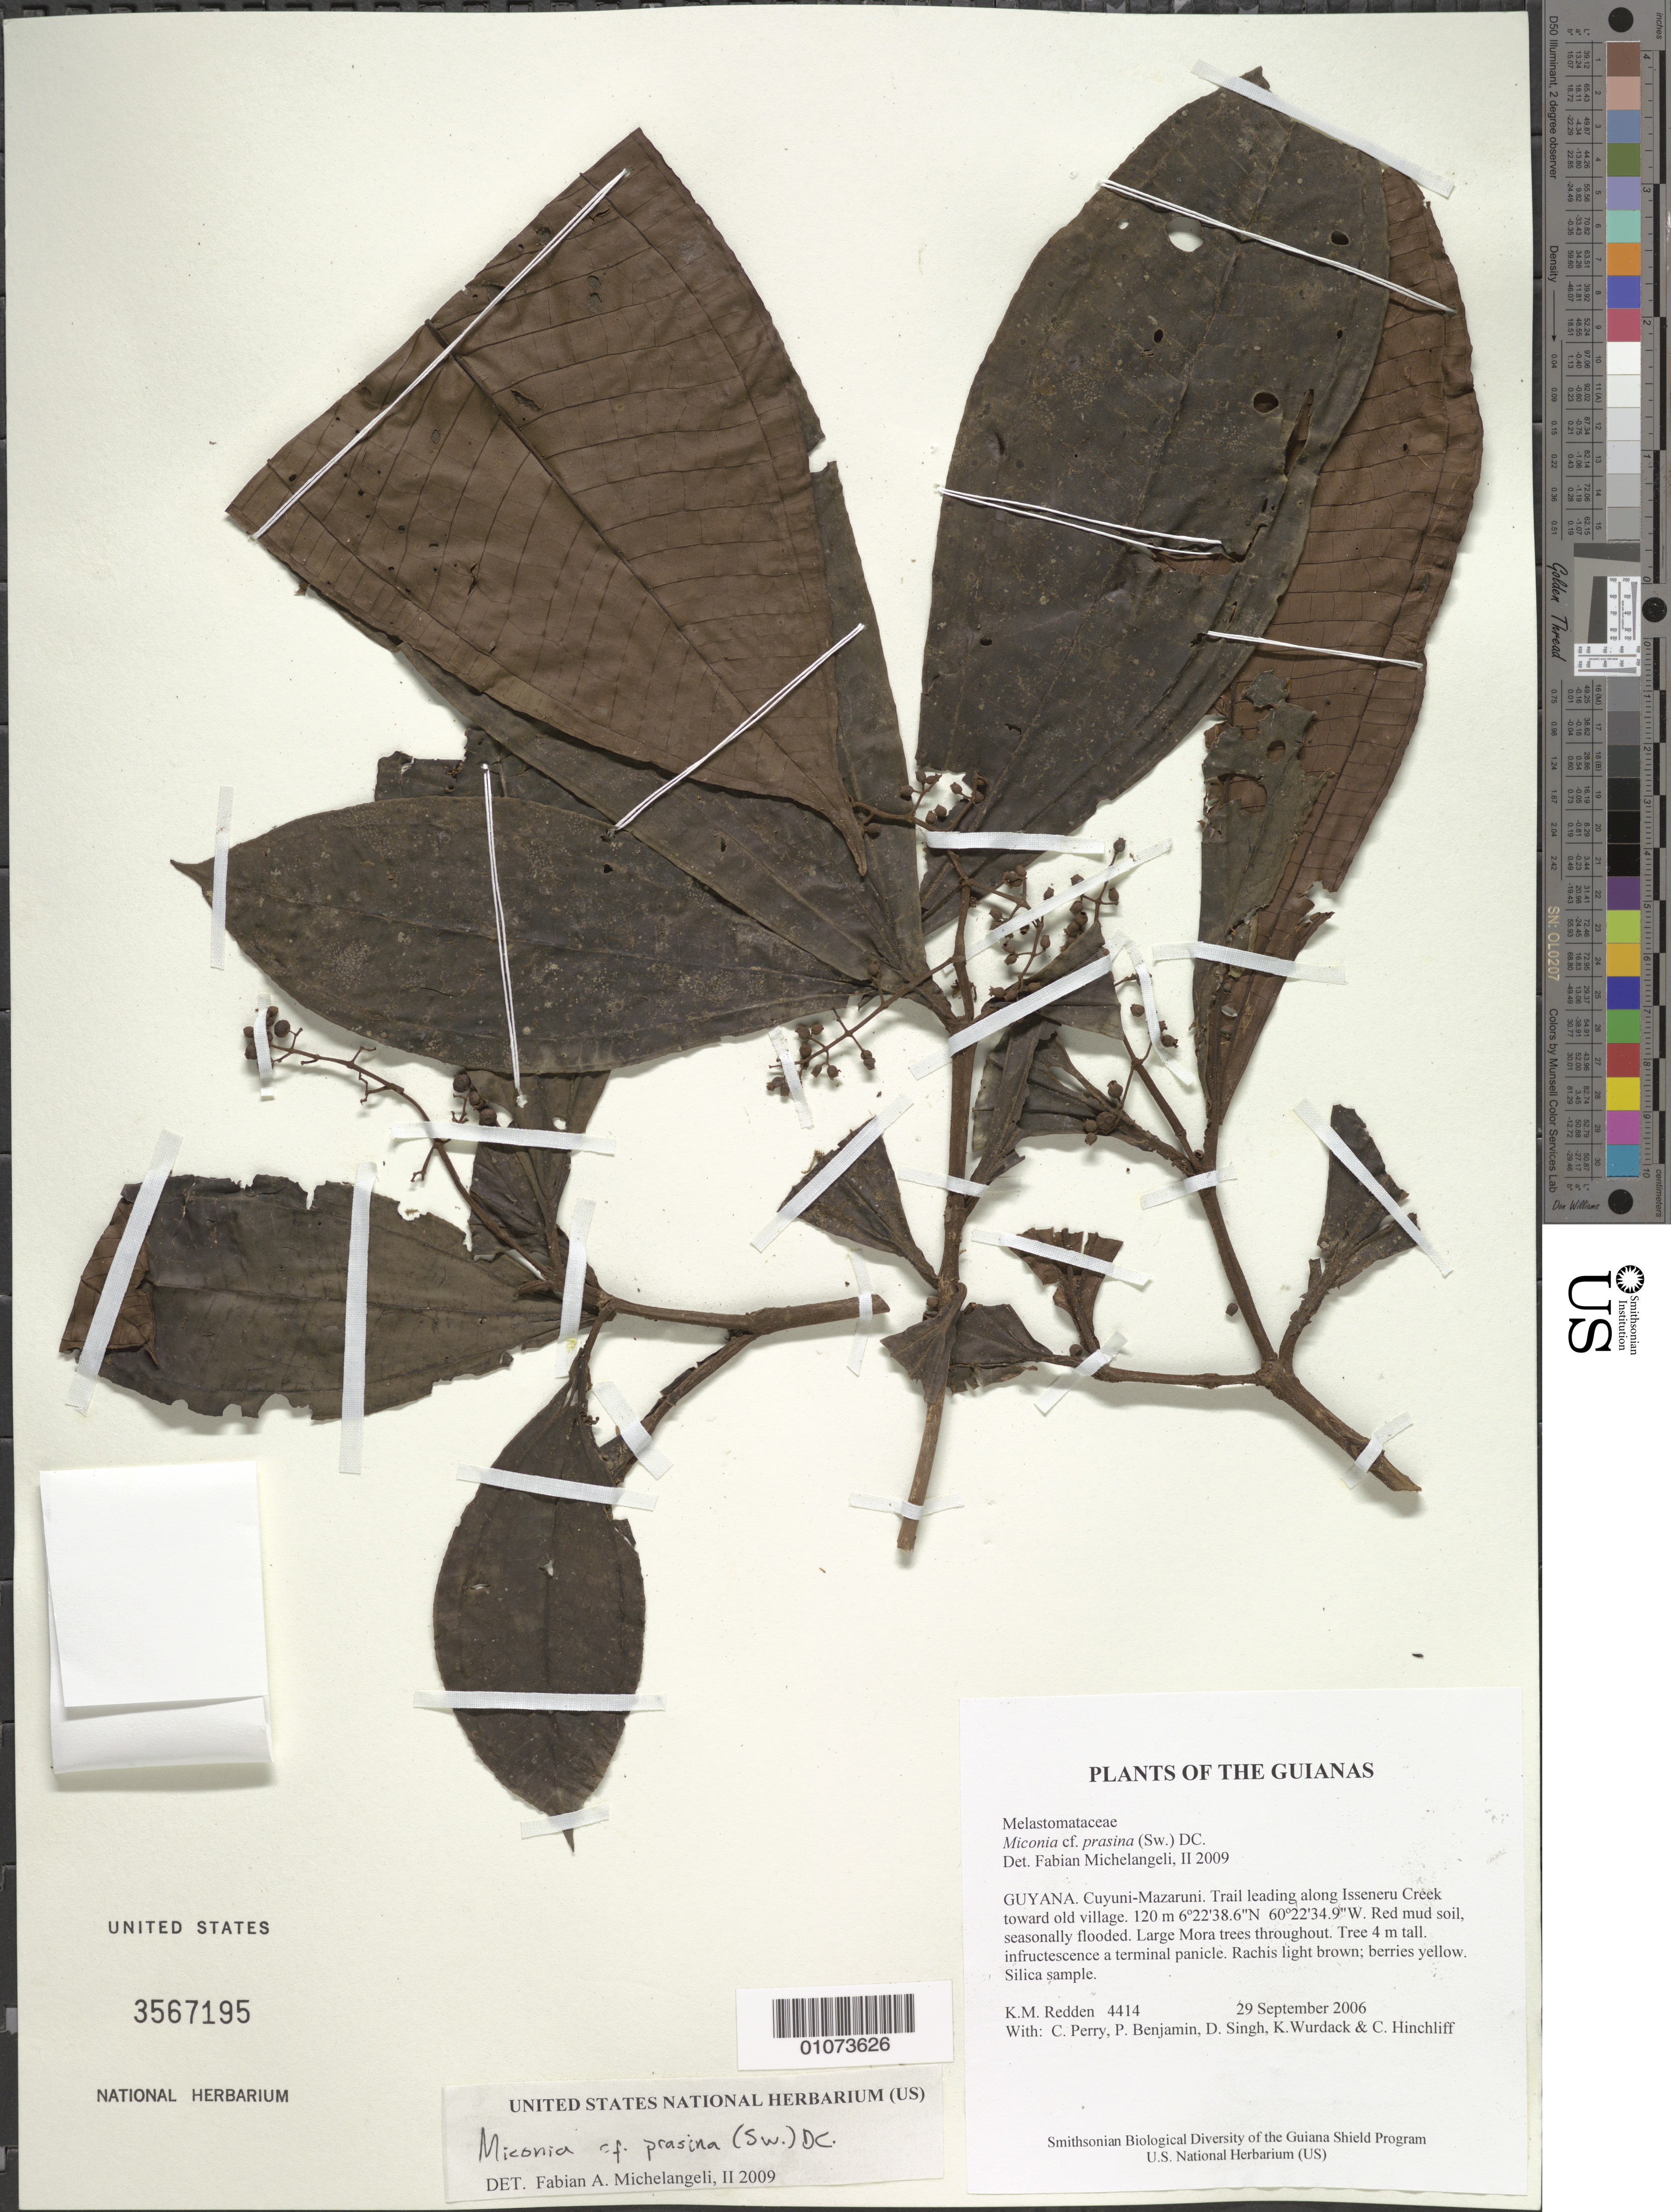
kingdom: Plantae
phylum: Tracheophyta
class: Magnoliopsida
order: Myrtales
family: Melastomataceae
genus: Miconia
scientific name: Miconia prasina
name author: (Sw.) DC.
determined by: Michelangeli, F. A.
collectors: K. M. Redden, C. Perry, P. Benjamin, D. Singh, K. Wurdack & C. E. Hinchliff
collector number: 4414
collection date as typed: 29 September 2006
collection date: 2006-09-29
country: Guyana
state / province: Cuyuni-Mazaruni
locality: Trail leading along Isseneru Creek toward old village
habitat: Red mud soil, seasonally flooded. Large Mora trees throughout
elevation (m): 120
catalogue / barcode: US 3567195